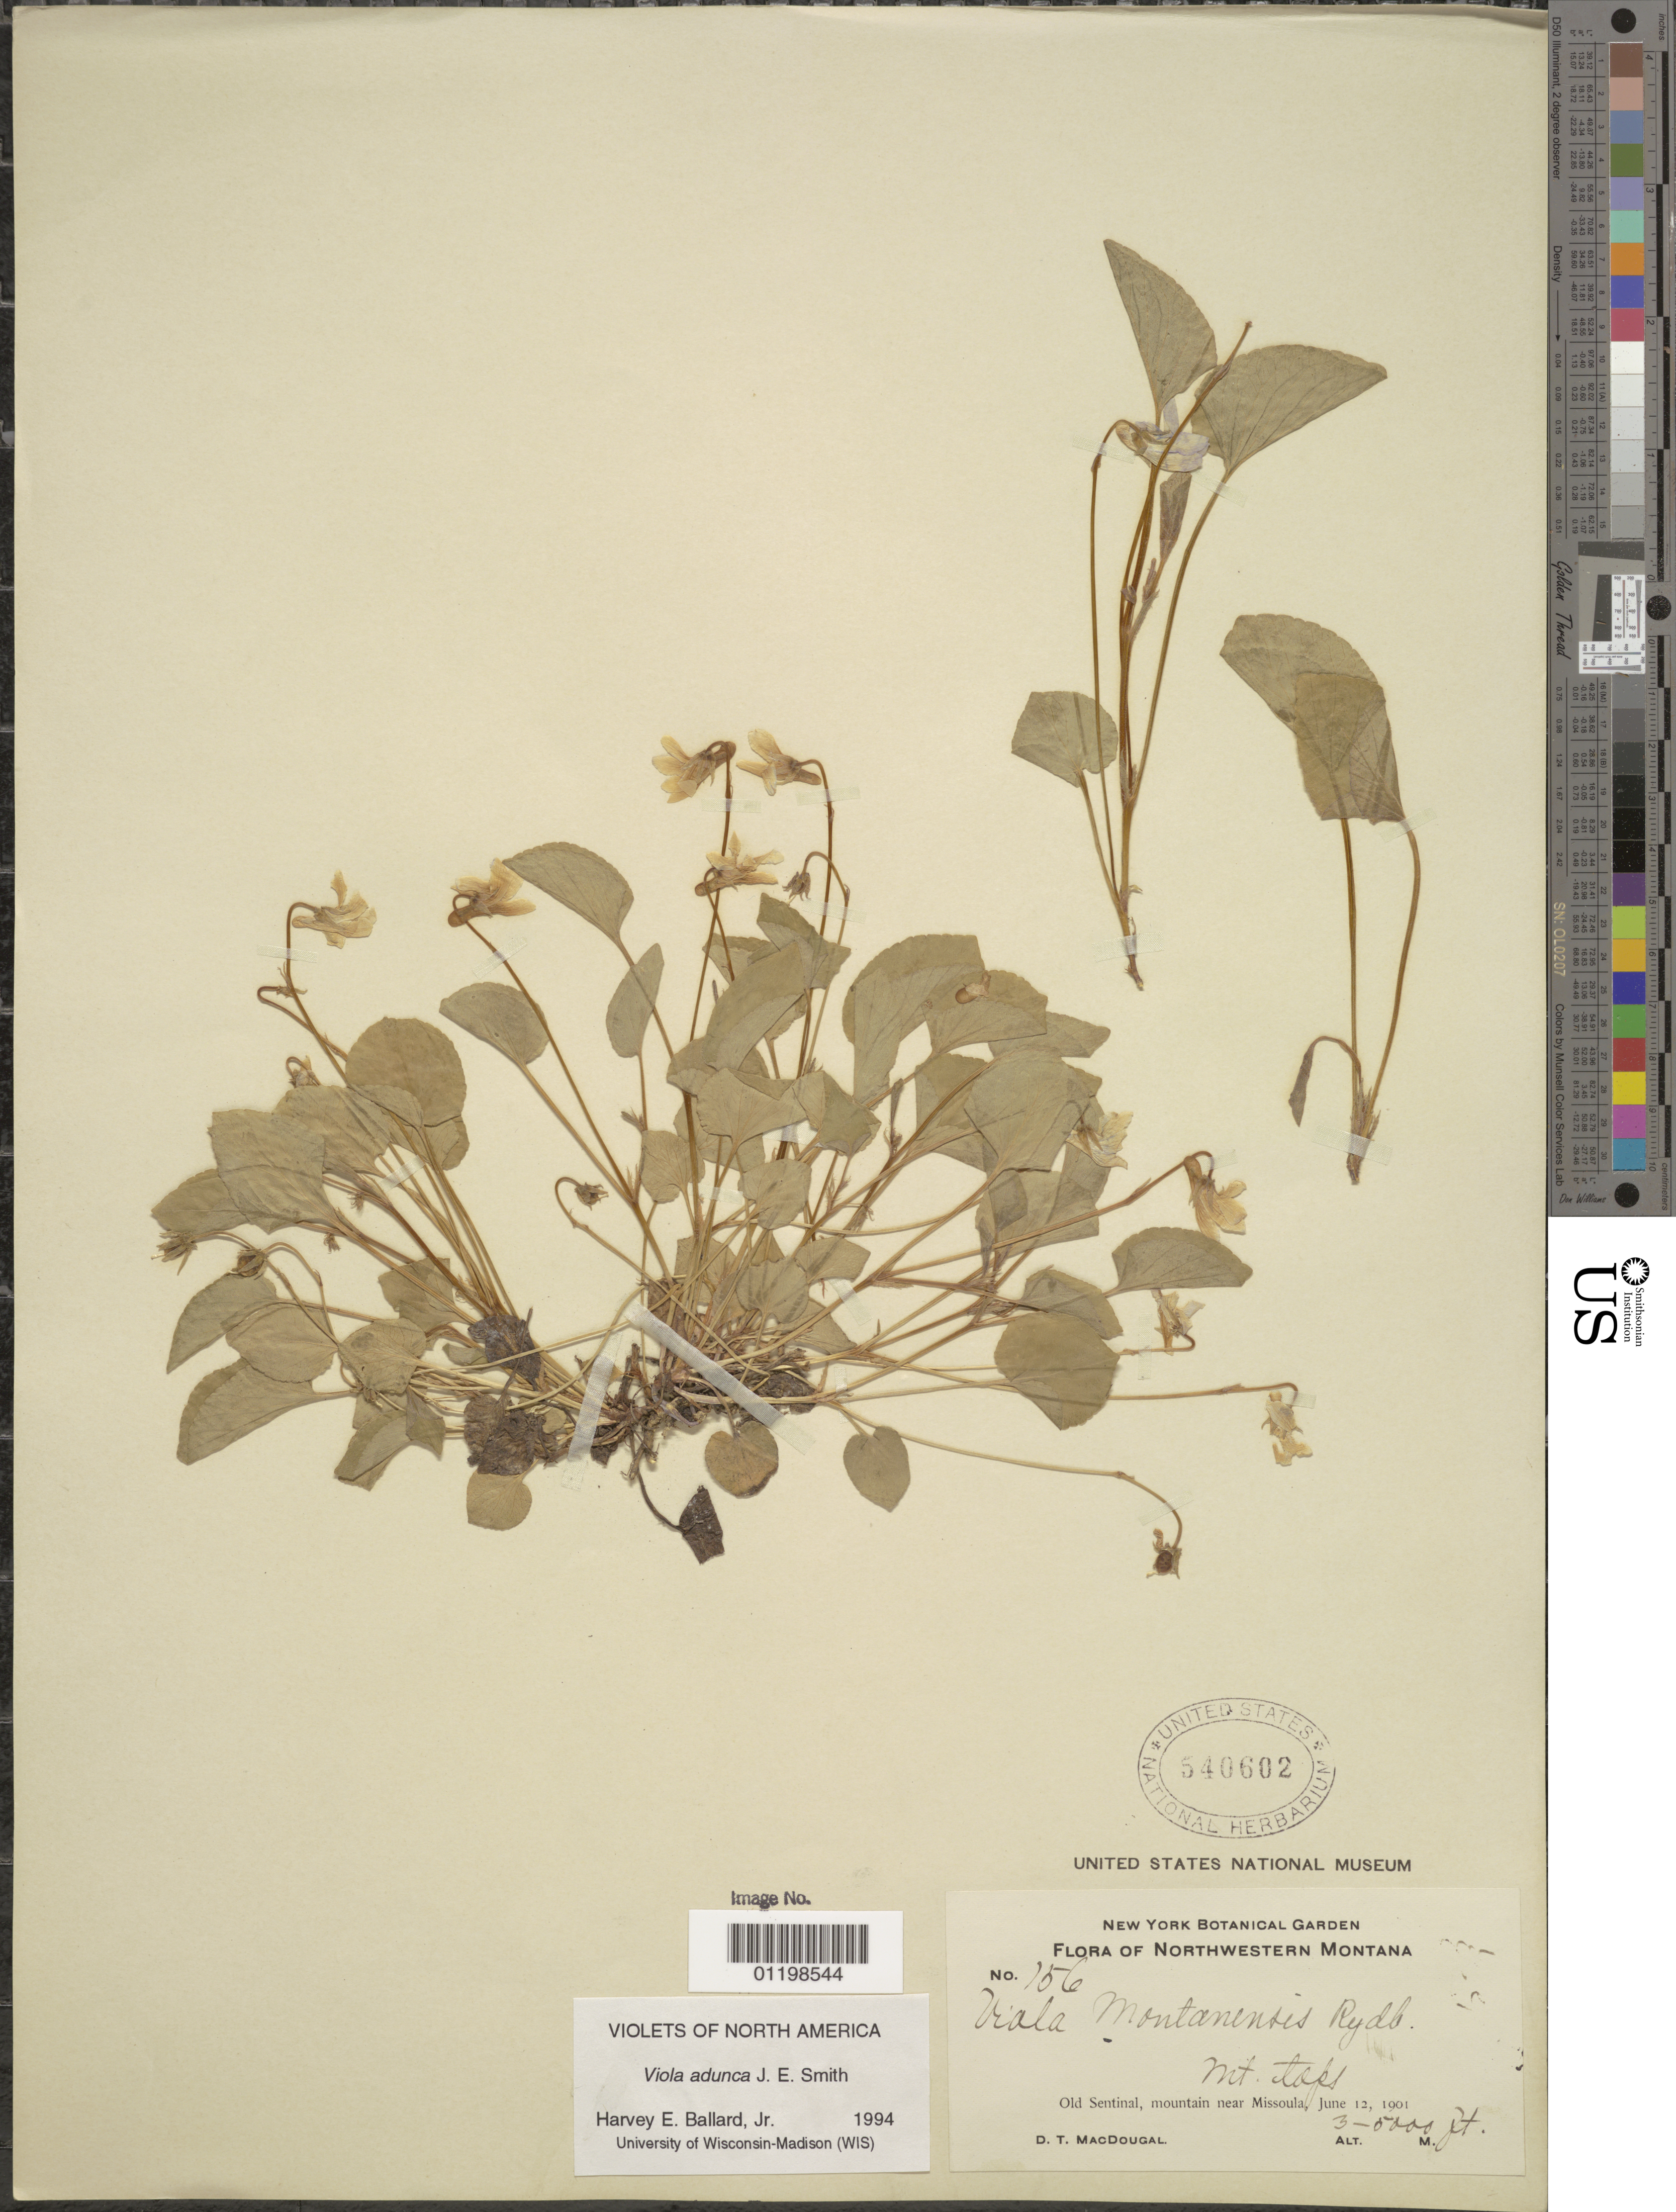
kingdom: Plantae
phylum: Tracheophyta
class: Magnoliopsida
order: Malpighiales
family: Violaceae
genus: Viola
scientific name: Viola adunca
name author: Sm.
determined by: Ballard, Harvey E.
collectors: D. T. MacDougal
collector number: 156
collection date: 1901-06-12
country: United States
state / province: Montana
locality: Old Sentinal, mountain near Missoula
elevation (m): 1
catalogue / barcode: US 540602